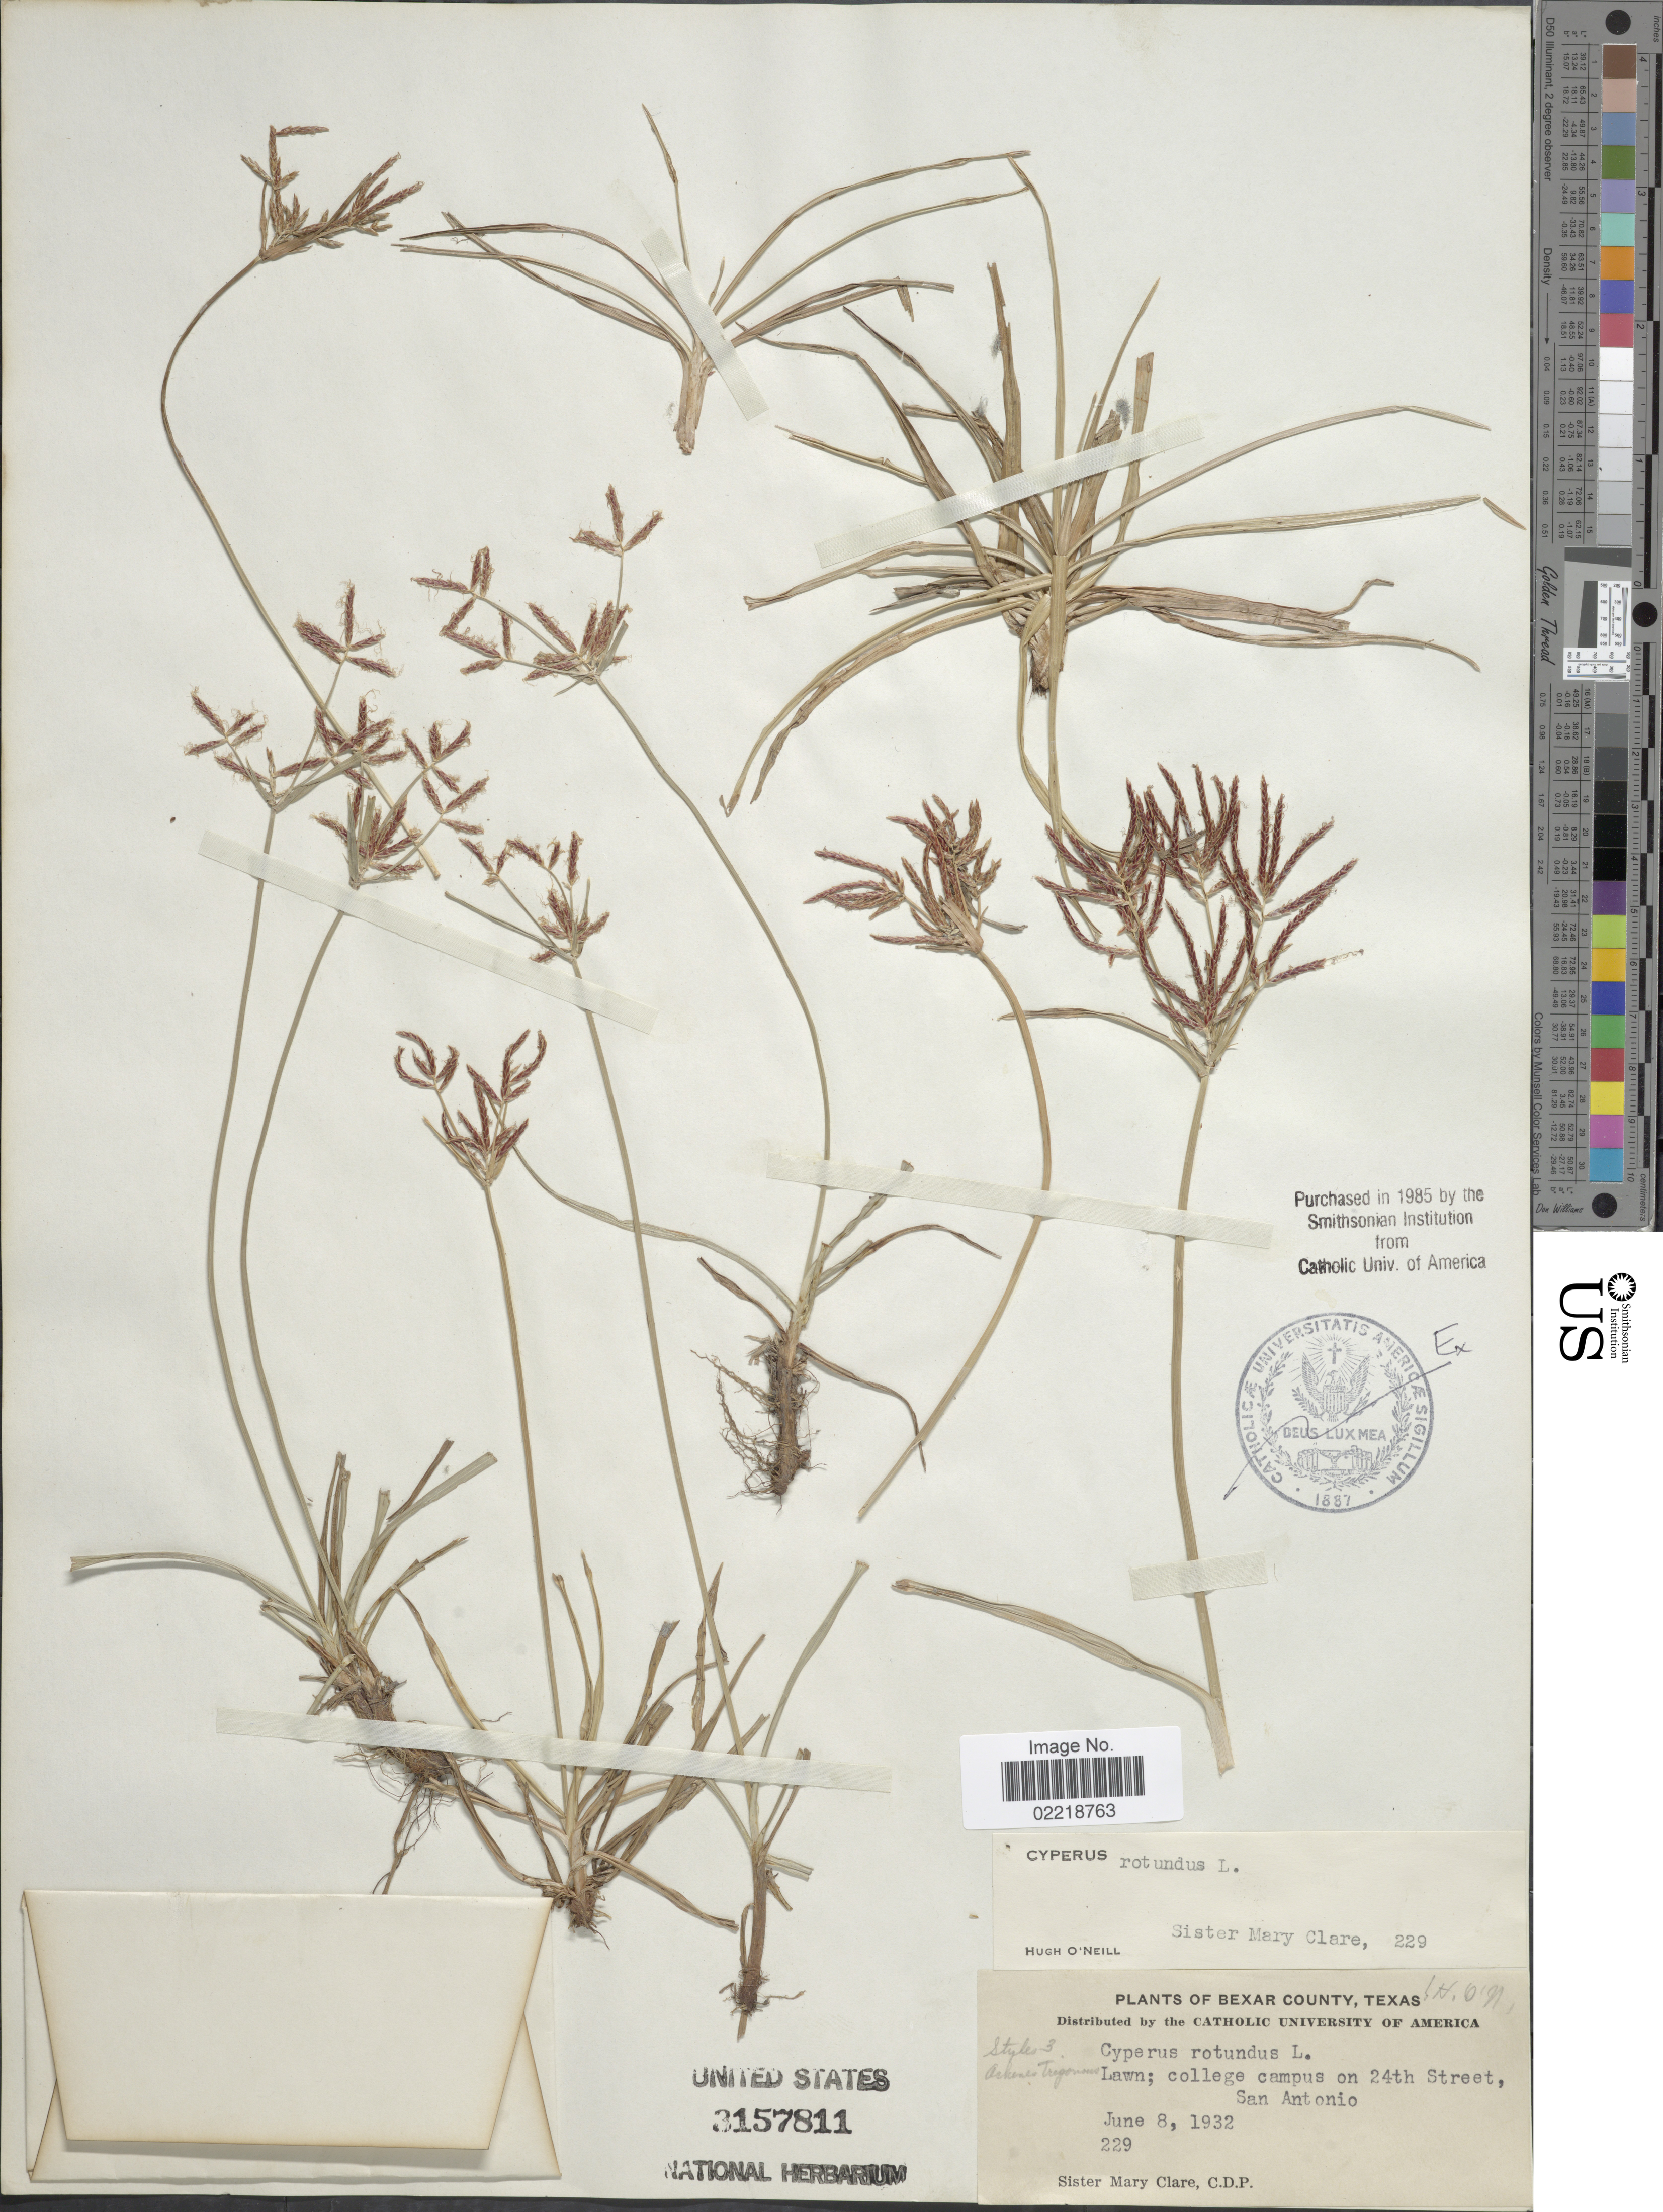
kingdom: Plantae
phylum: Tracheophyta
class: Liliopsida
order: Poales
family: Cyperaceae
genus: Cyperus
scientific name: Cyperus rotundus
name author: L.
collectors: M. Clare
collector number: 229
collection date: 1932-06-08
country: United States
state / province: Texas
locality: Bexar County. college campus on 24th Street, San Antonio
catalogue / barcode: US 3157811